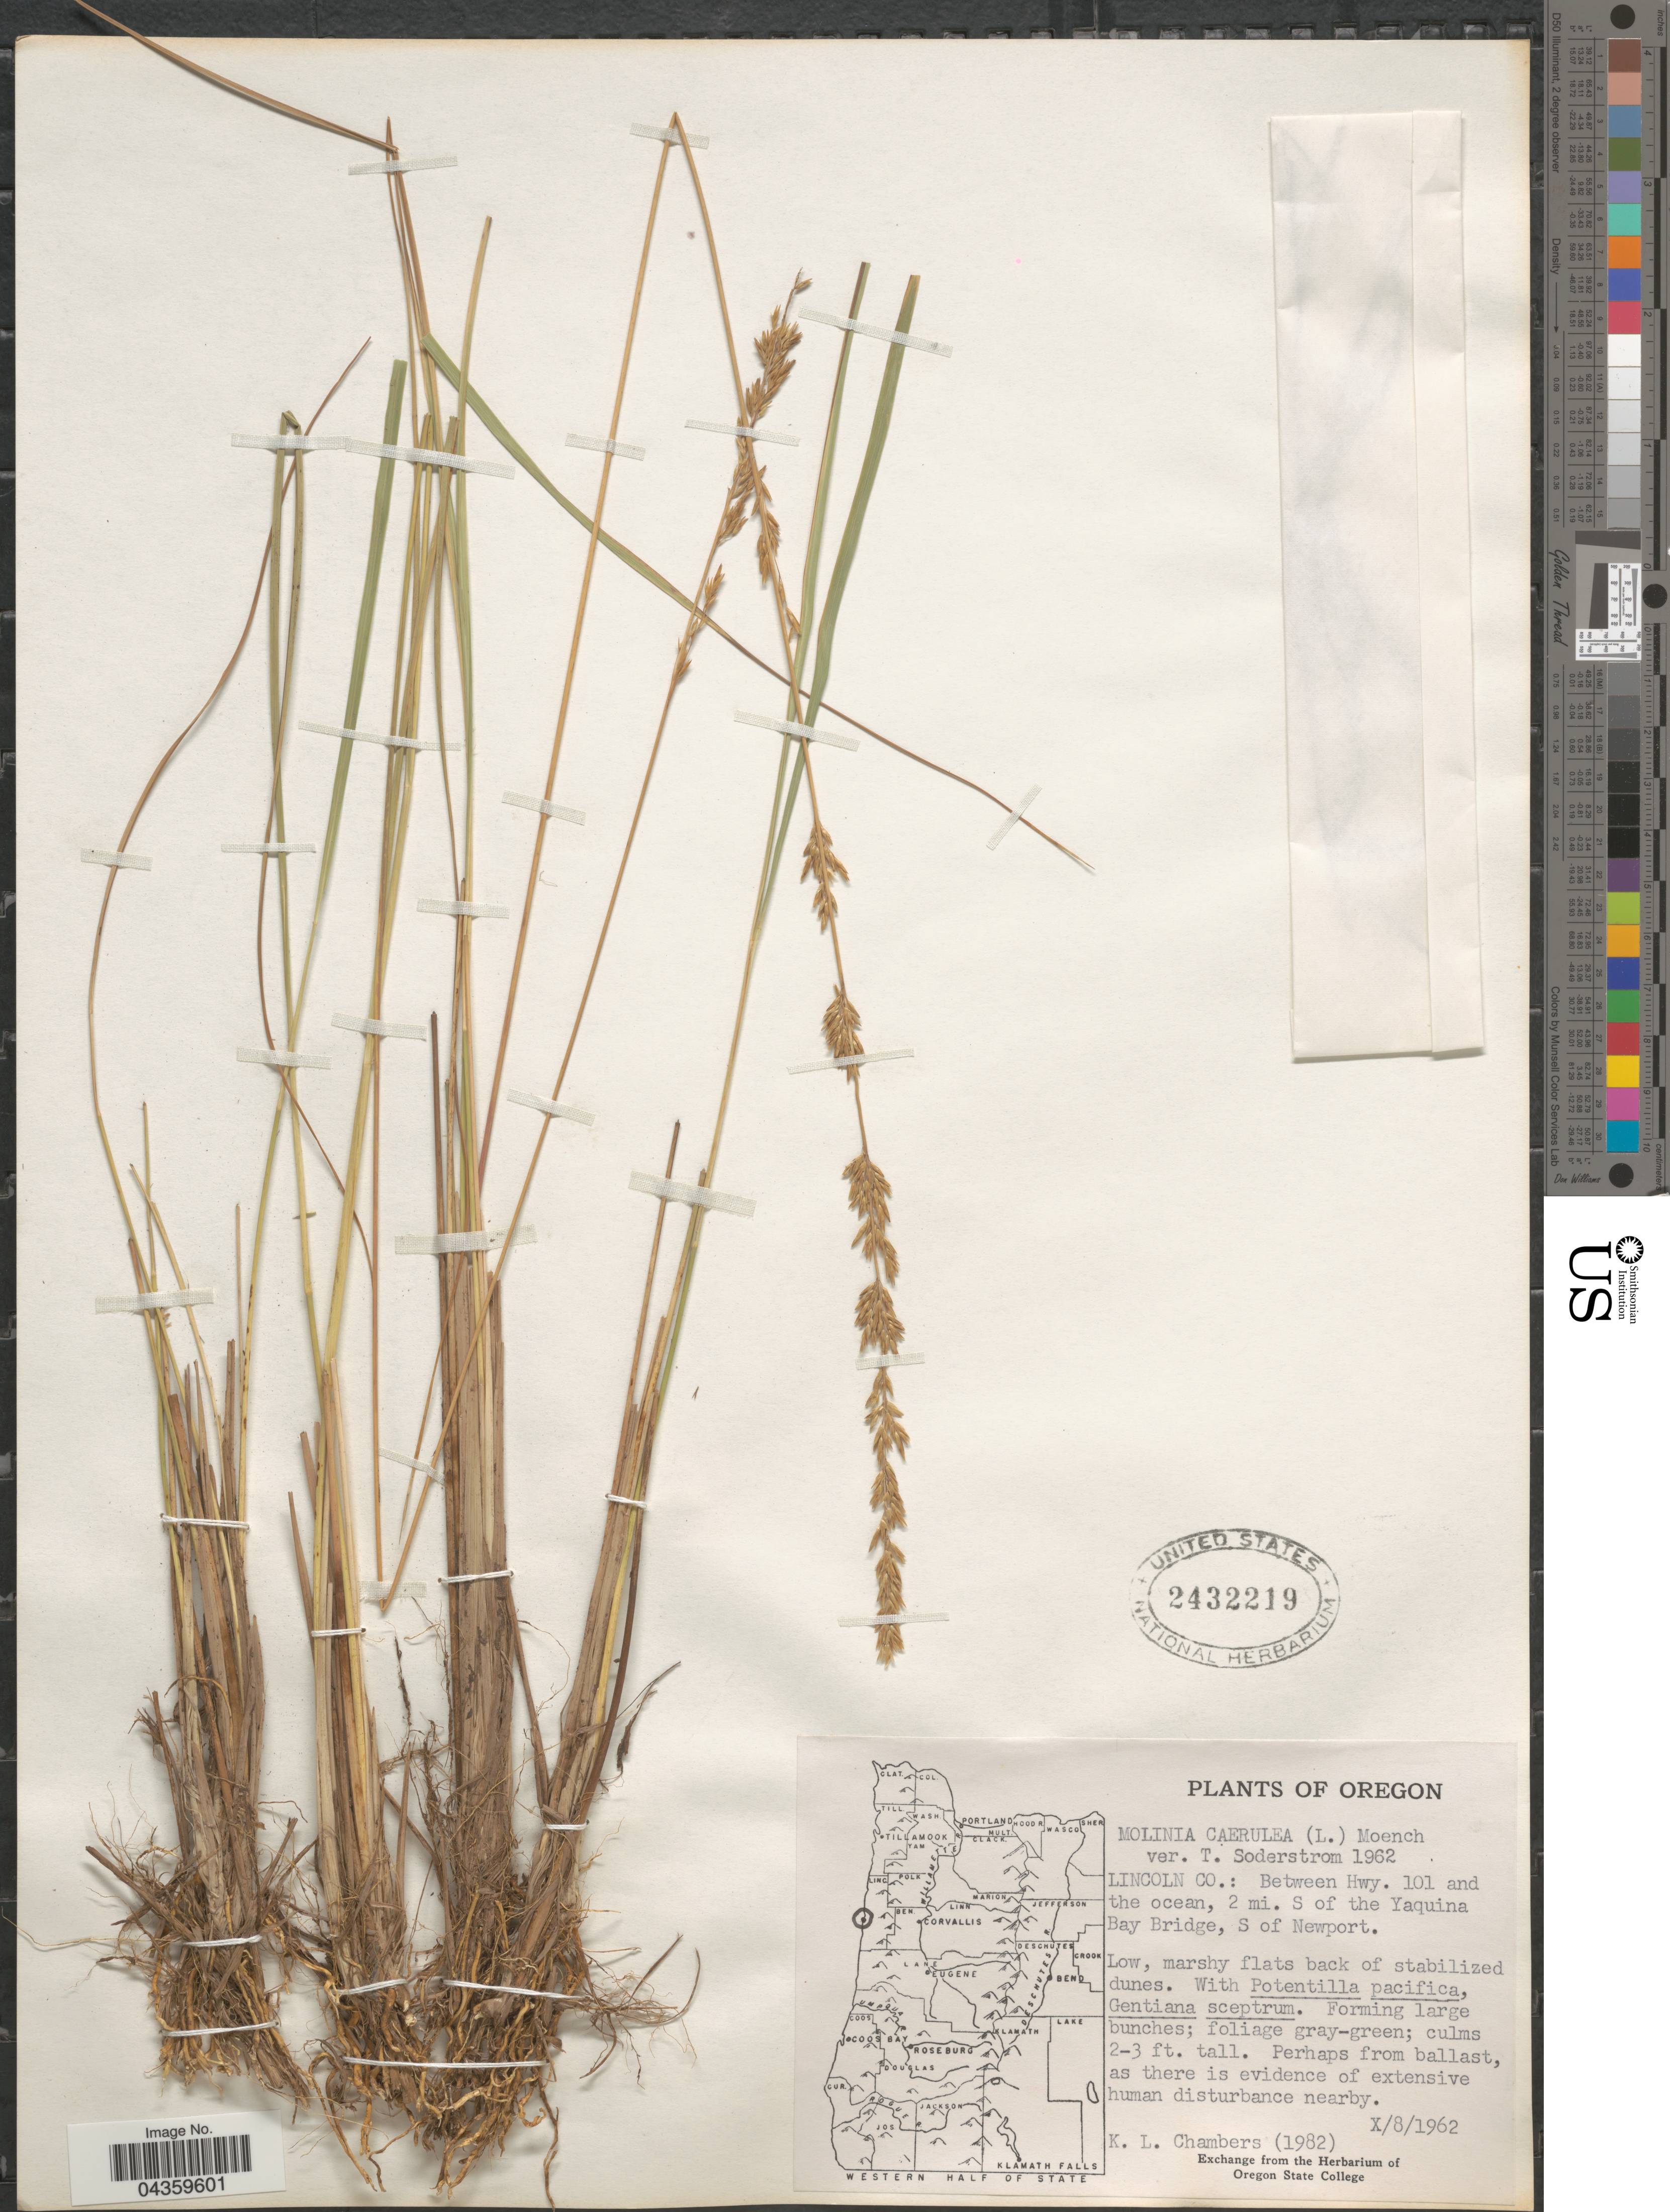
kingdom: Plantae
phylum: Tracheophyta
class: Liliopsida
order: Poales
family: Poaceae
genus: Molinia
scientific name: Molinia caerulea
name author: (L.) Moench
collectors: K. Chambers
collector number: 1982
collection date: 1962-10-08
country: United States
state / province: Oregon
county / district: Lincoln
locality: Lincoln Co.: Between Hwy. 101 and the ocean, 2 mi. S of the Yaquina Bay Bridge, S of Newport.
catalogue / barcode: US 2432219